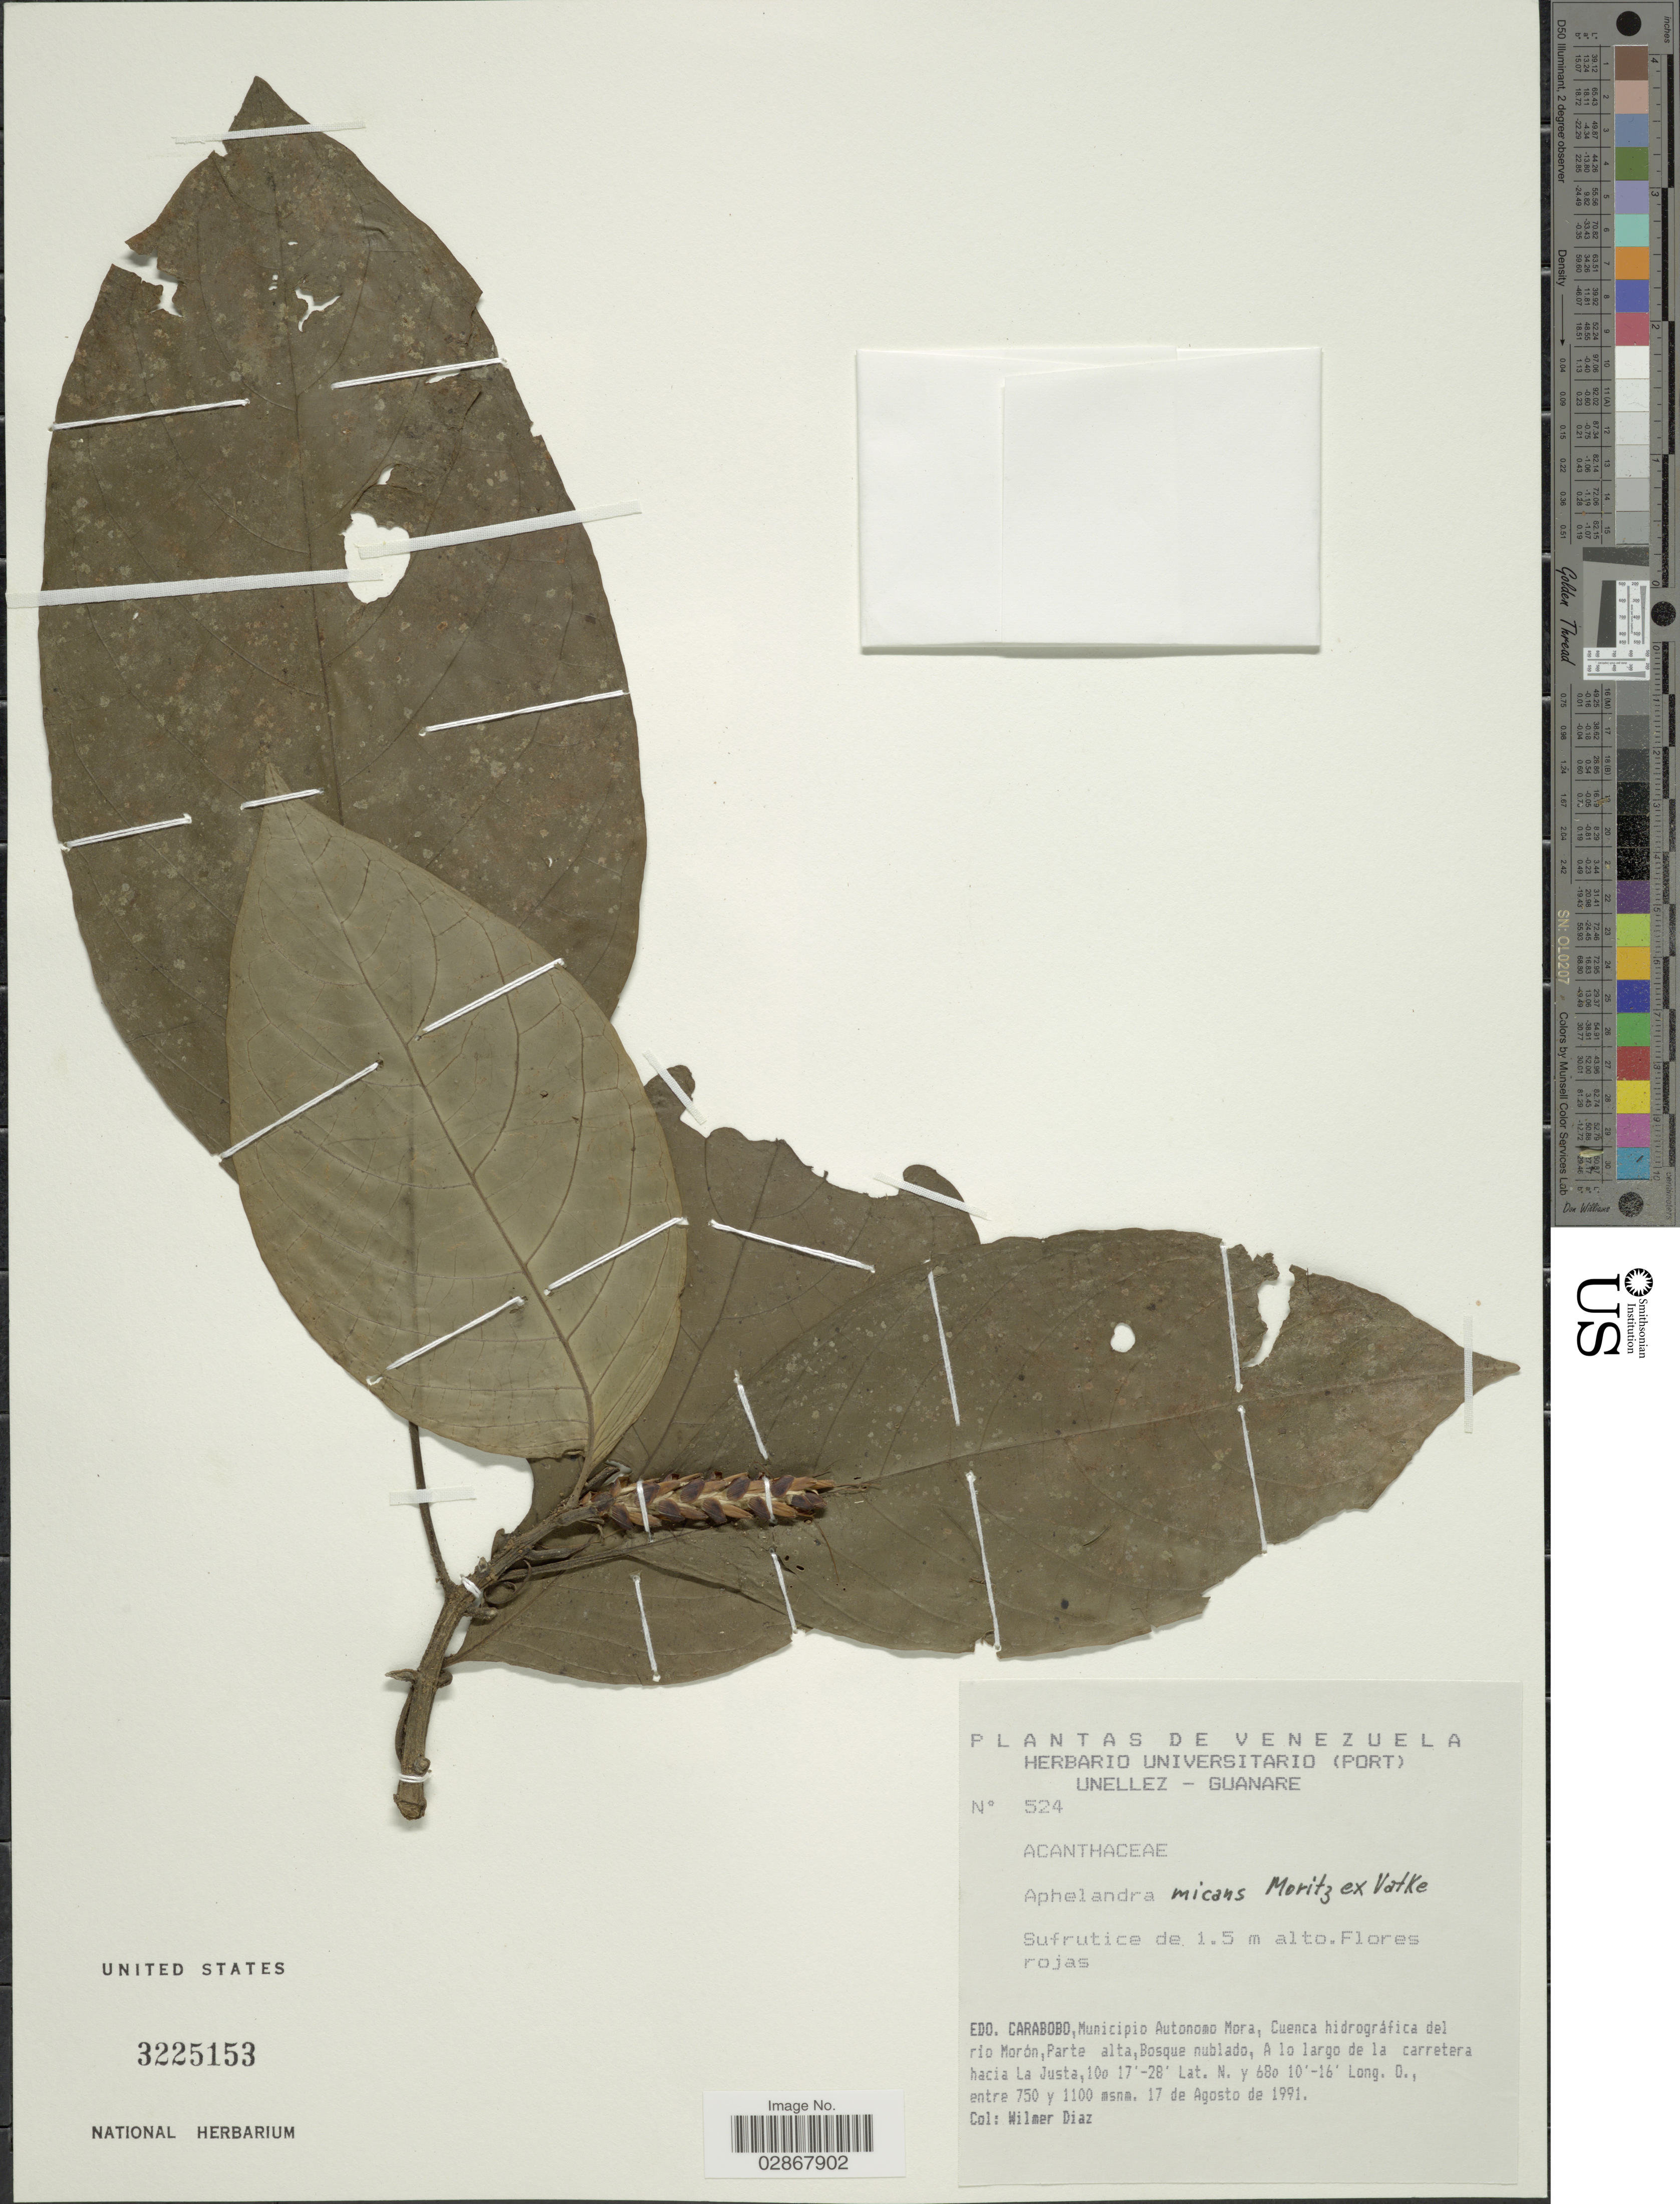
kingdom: Plantae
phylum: Tracheophyta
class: Magnoliopsida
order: Lamiales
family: Acanthaceae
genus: Aphelandra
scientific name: Aphelandra tetragona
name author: (Vahl) Nees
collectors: W. Díaz P.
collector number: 524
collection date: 1991-08-17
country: Venezuela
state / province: Carabobo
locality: Municipio Autonomo Mora, Cuenca hidrográfica del rio Morón, Parte alta. A lo largo de la carretera hacia La Justa.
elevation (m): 750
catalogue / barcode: US 3225153